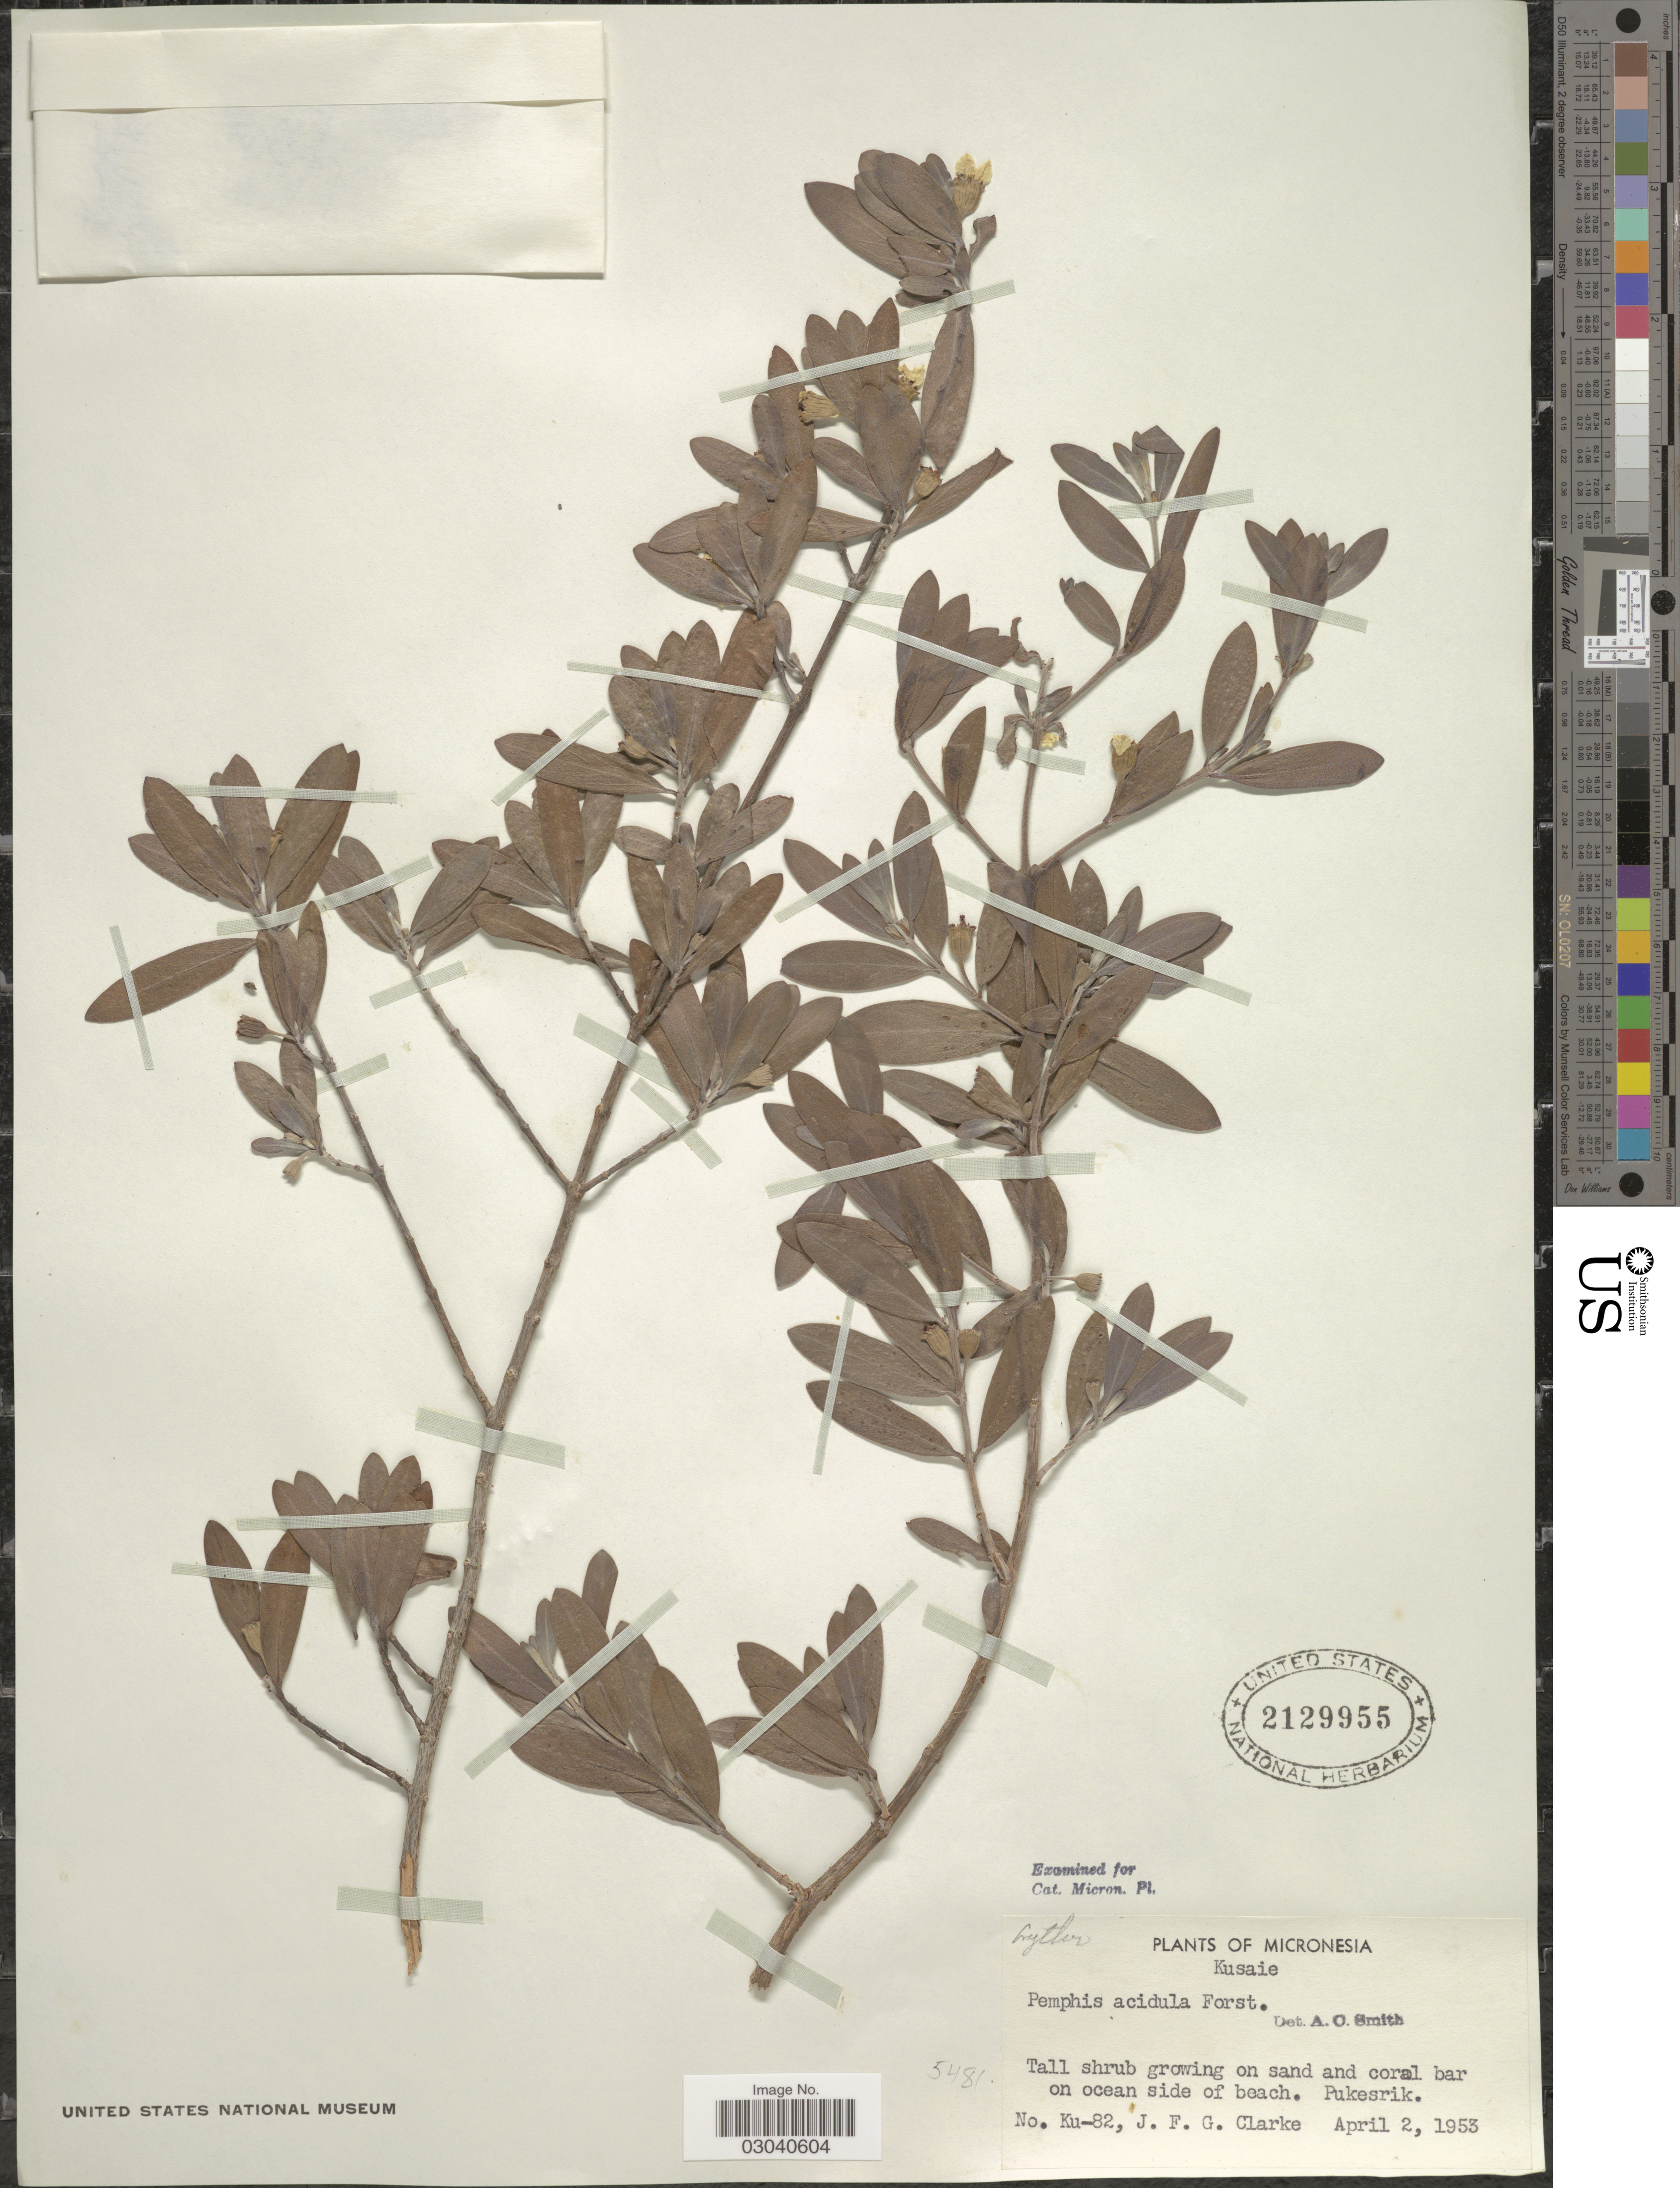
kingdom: Plantae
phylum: Tracheophyta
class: Magnoliopsida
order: Myrtales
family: Lythraceae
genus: Pemphis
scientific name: Pemphis acidula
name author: J.R. Forst. & G. Forst.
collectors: J. F. Clarke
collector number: Ku-82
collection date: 1963-04-02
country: Micronesia, Federated States of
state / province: Kosrae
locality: Kusaie. Pukesrik.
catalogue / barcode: US 2129955